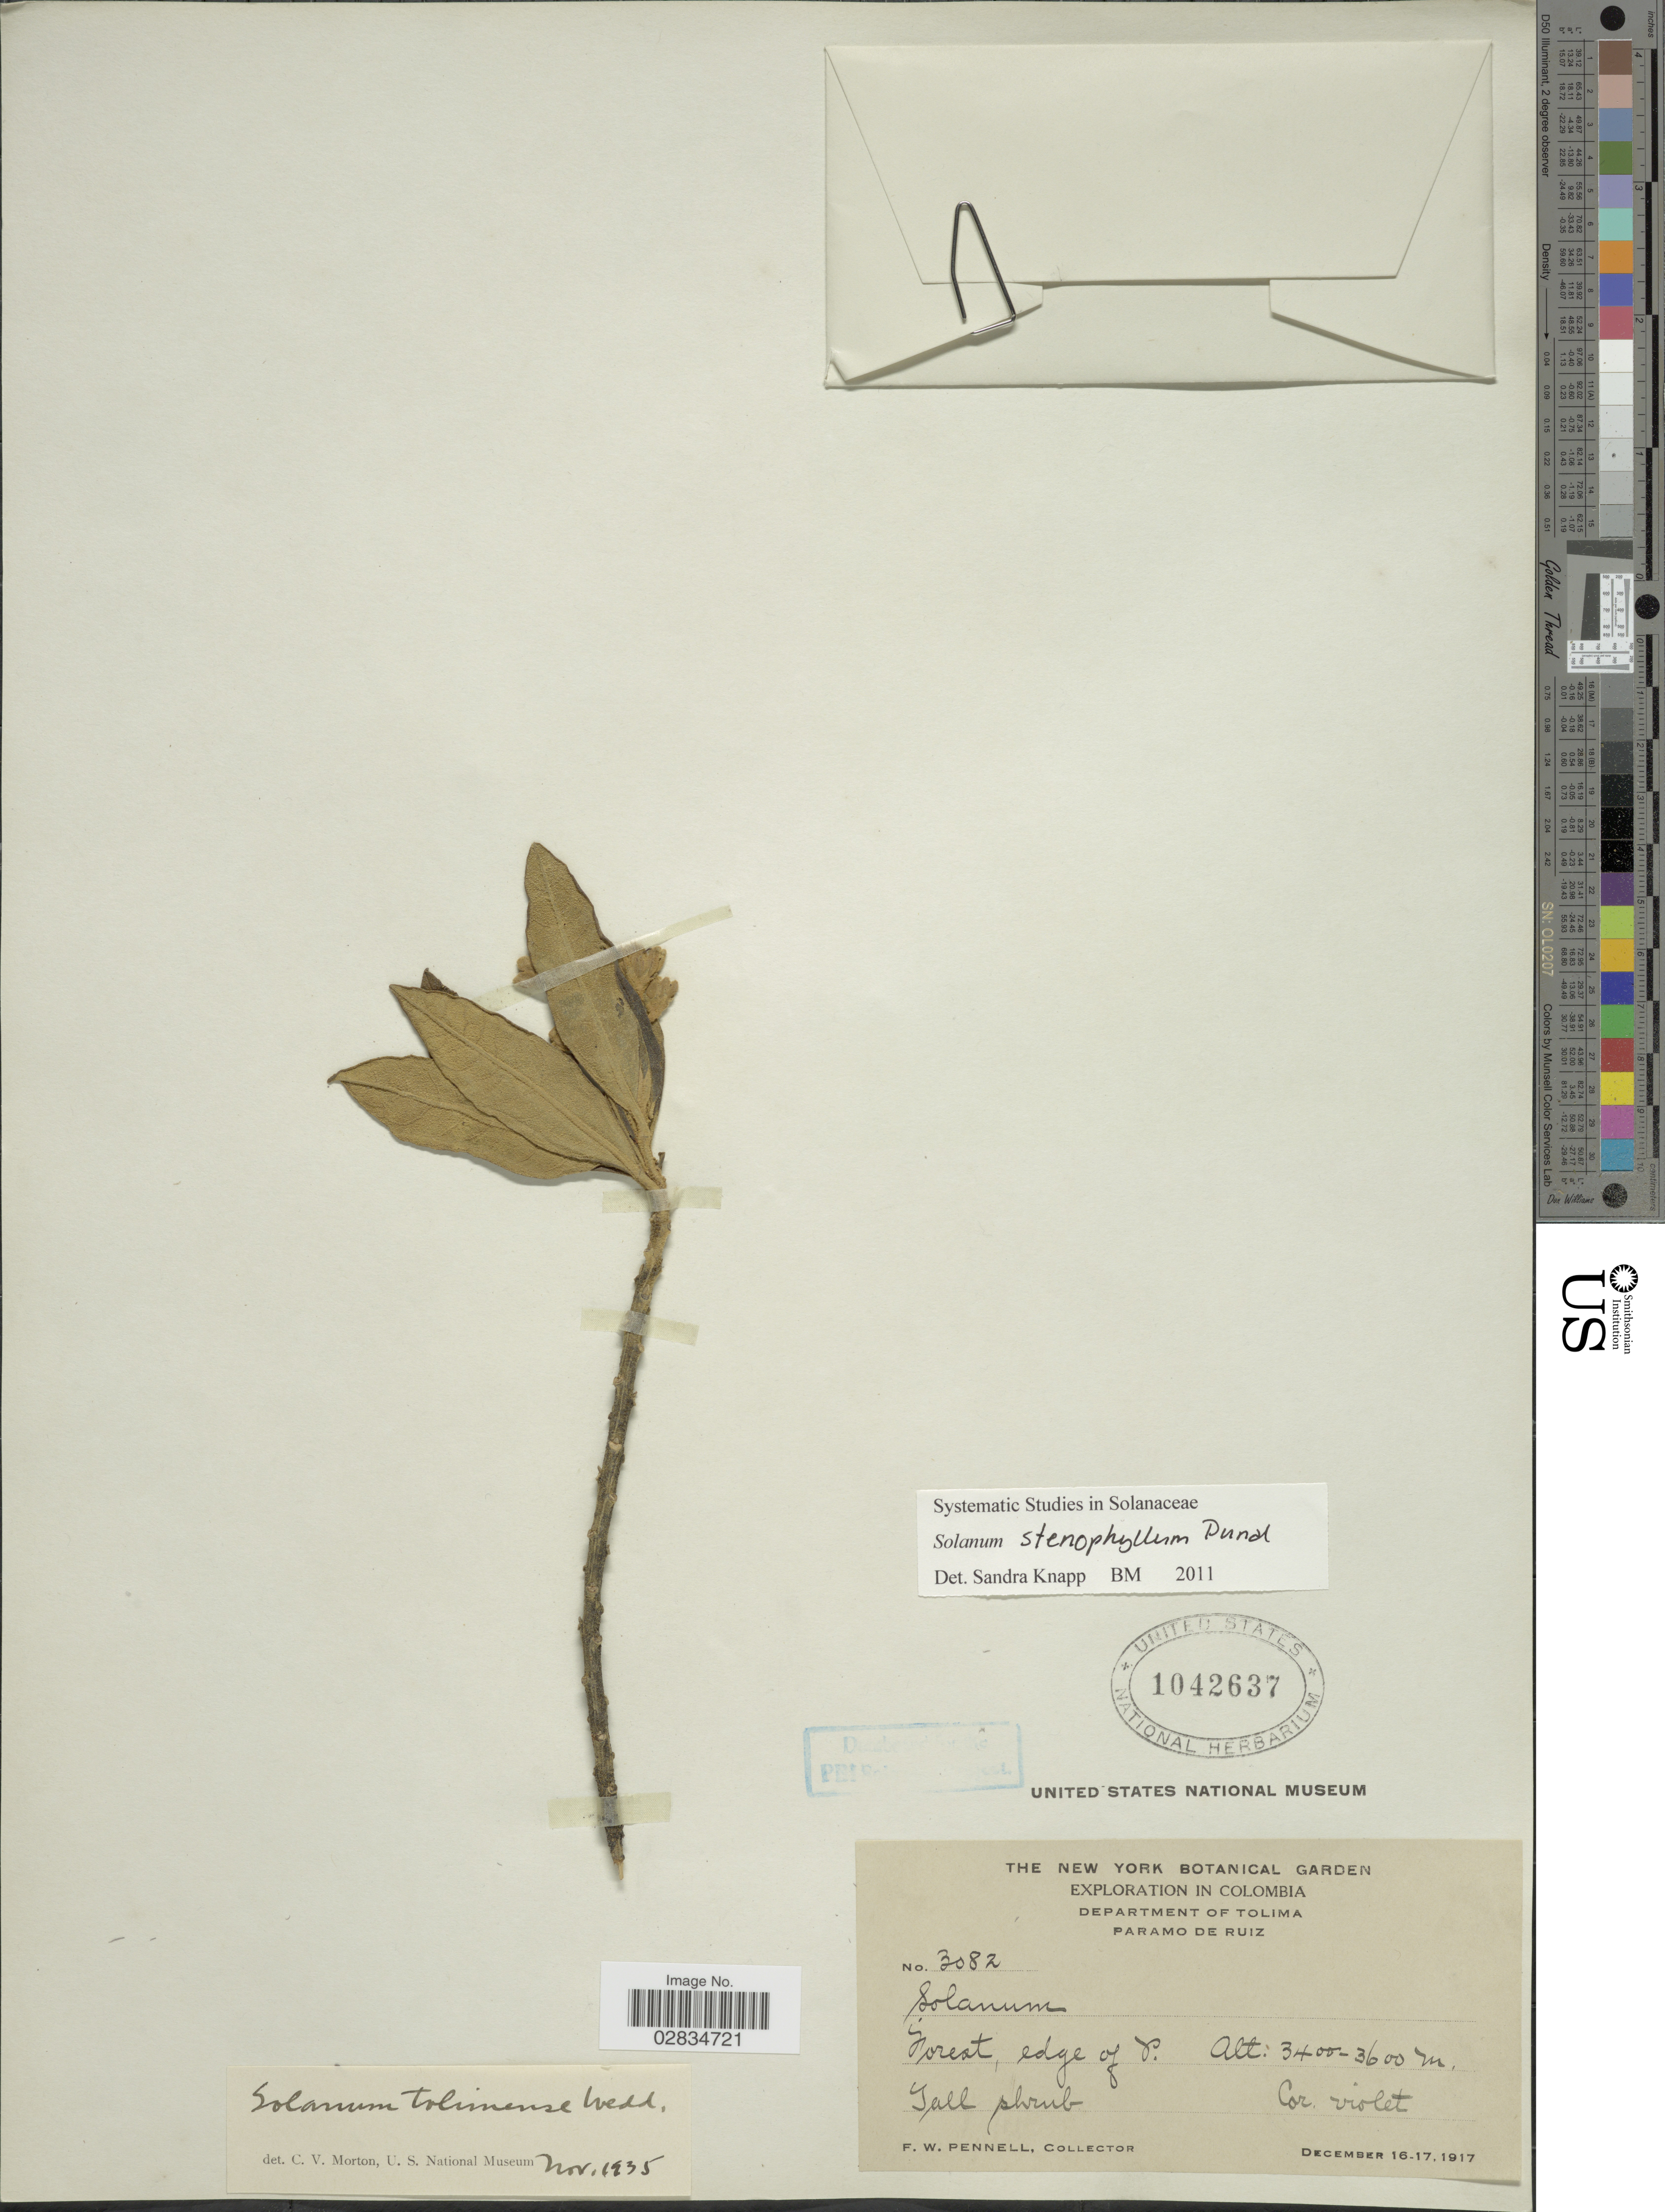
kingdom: Plantae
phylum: Tracheophyta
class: Magnoliopsida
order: Solanales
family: Solanaceae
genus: Solanum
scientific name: Solanum stenophyllum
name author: Dunal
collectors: F. W. Pennell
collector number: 3082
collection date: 1917-12-16/1917-12-17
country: Colombia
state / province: Tolima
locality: Department of Tolima, Paramo de Ruiz, edge of P.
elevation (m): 3400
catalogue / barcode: US 1042637